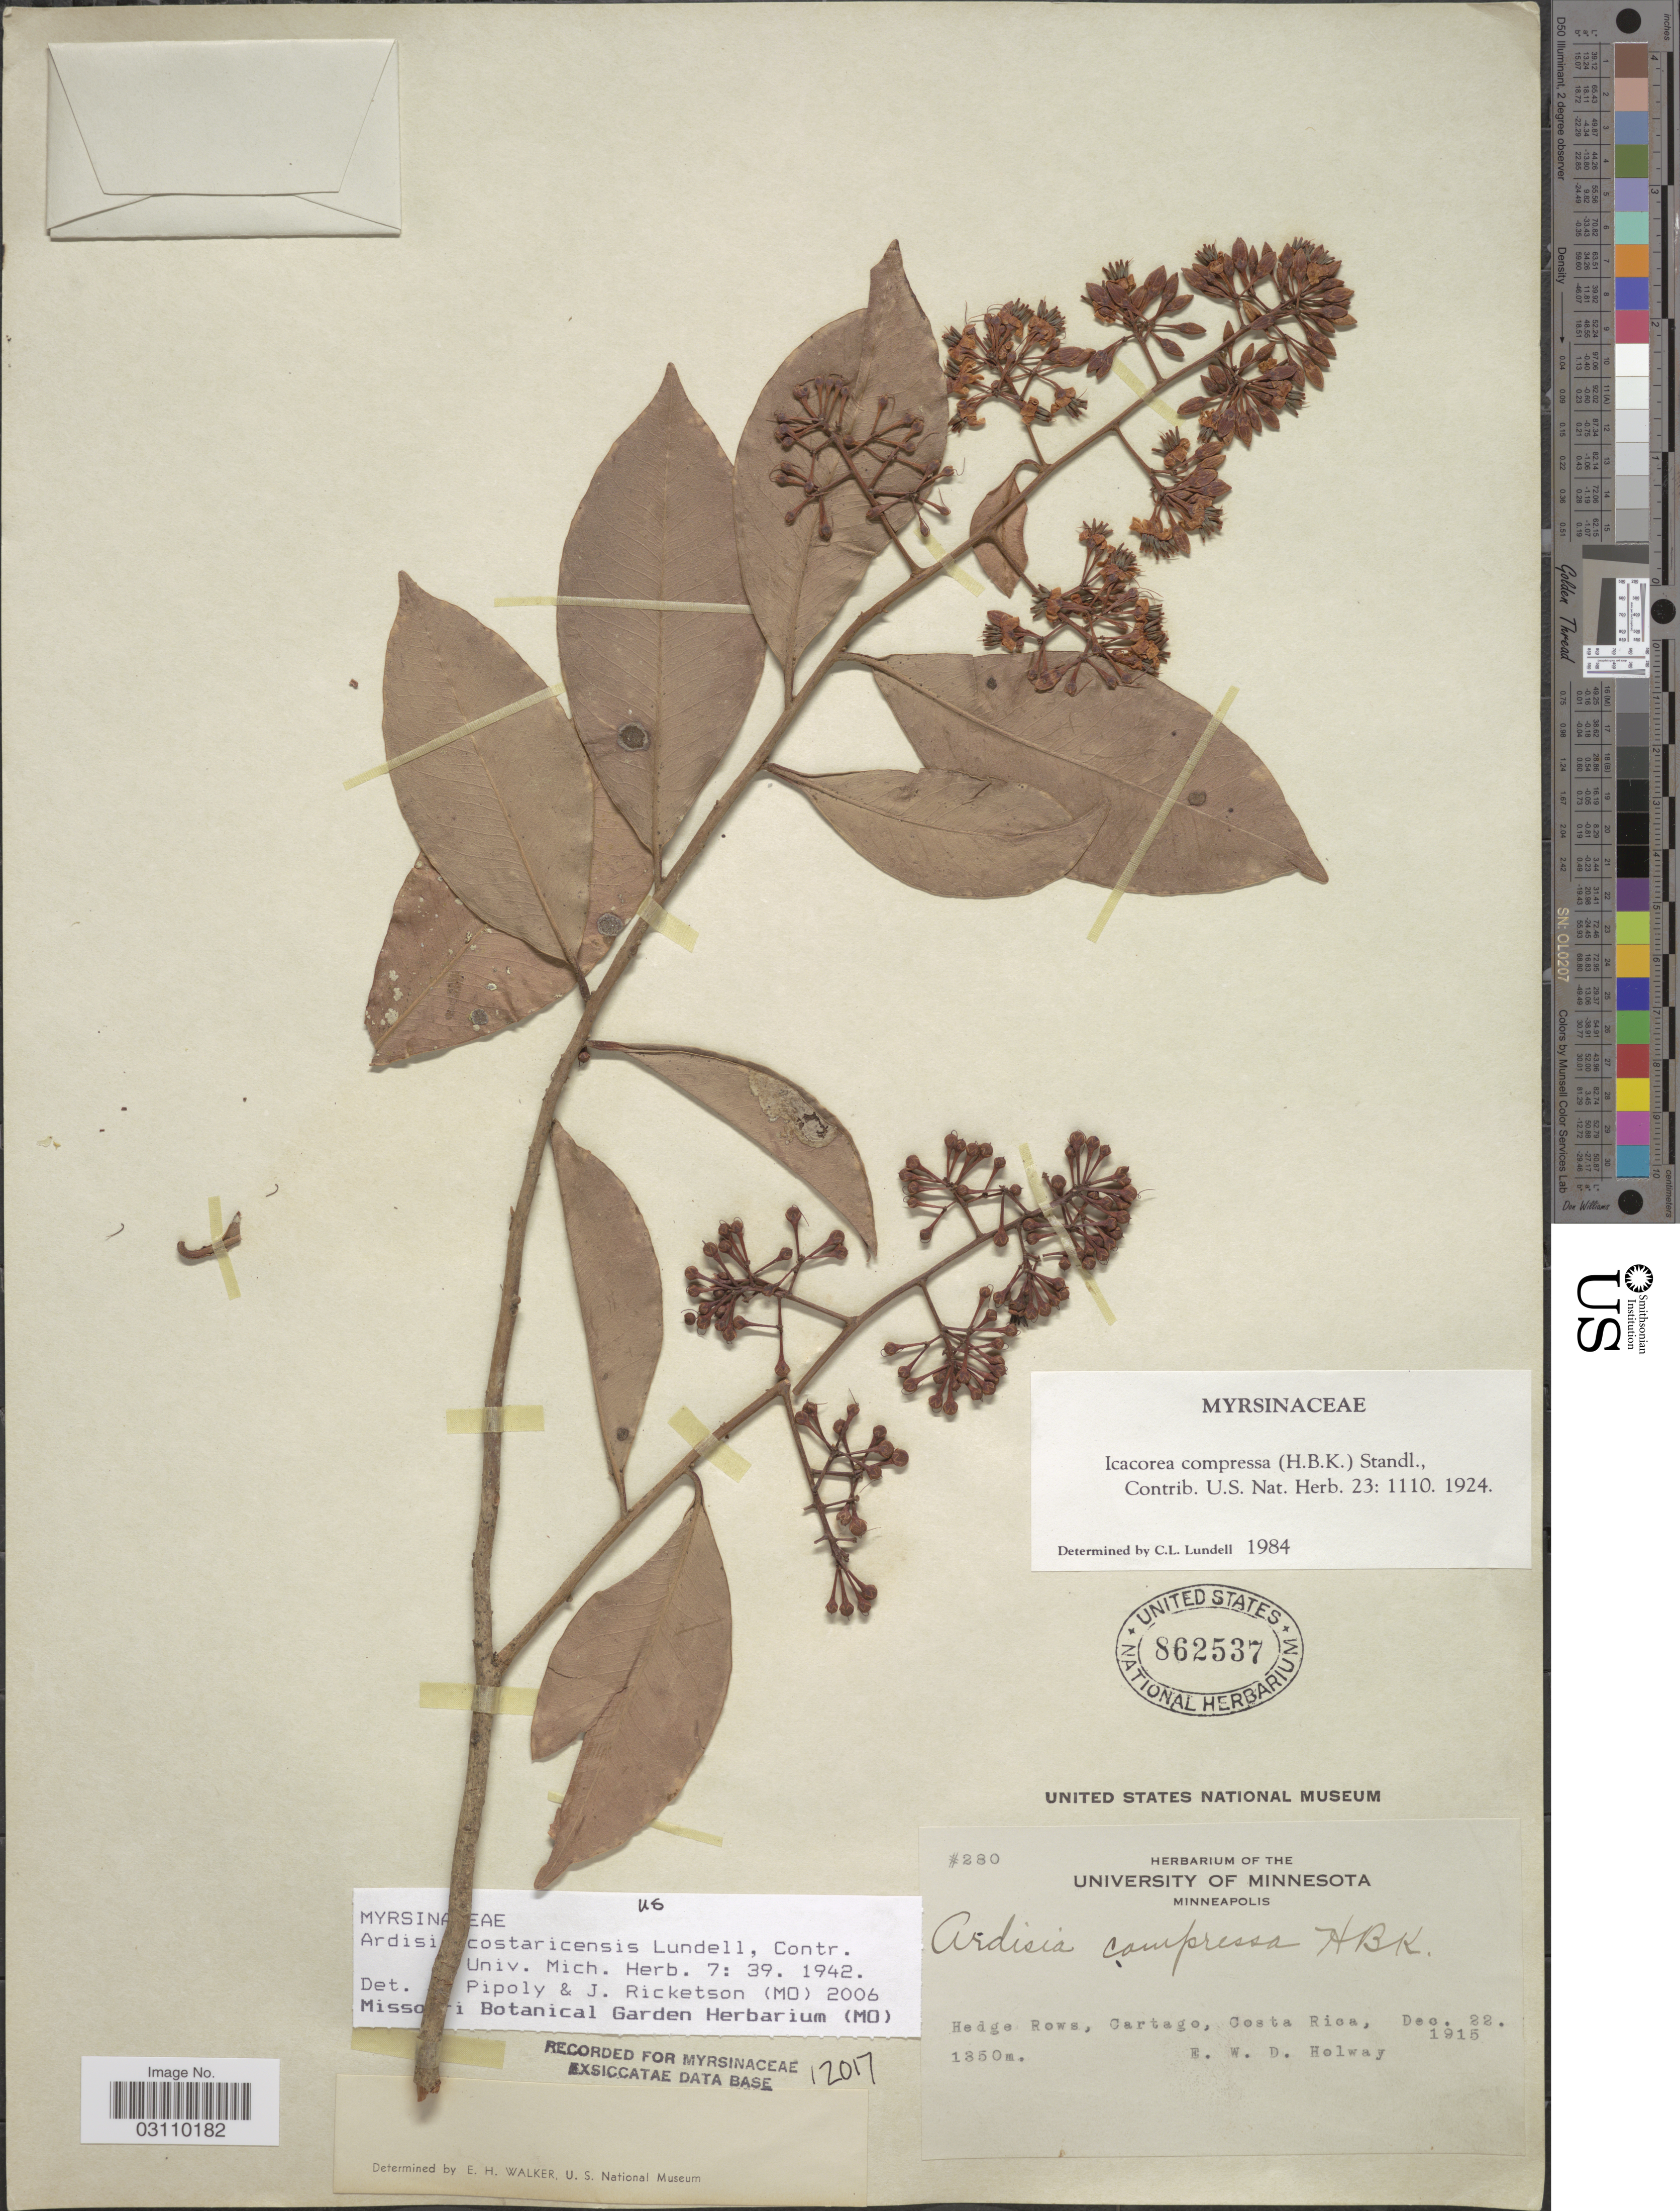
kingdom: Plantae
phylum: Tracheophyta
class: Magnoliopsida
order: Ericales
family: Primulaceae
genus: Ardisia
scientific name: Ardisia costaricensis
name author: Lundell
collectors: E. W. D. Holway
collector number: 280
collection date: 1915-12-22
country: Costa Rica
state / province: Cartago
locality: Hedge Rows, Cartago.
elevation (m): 1350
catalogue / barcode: US 862537